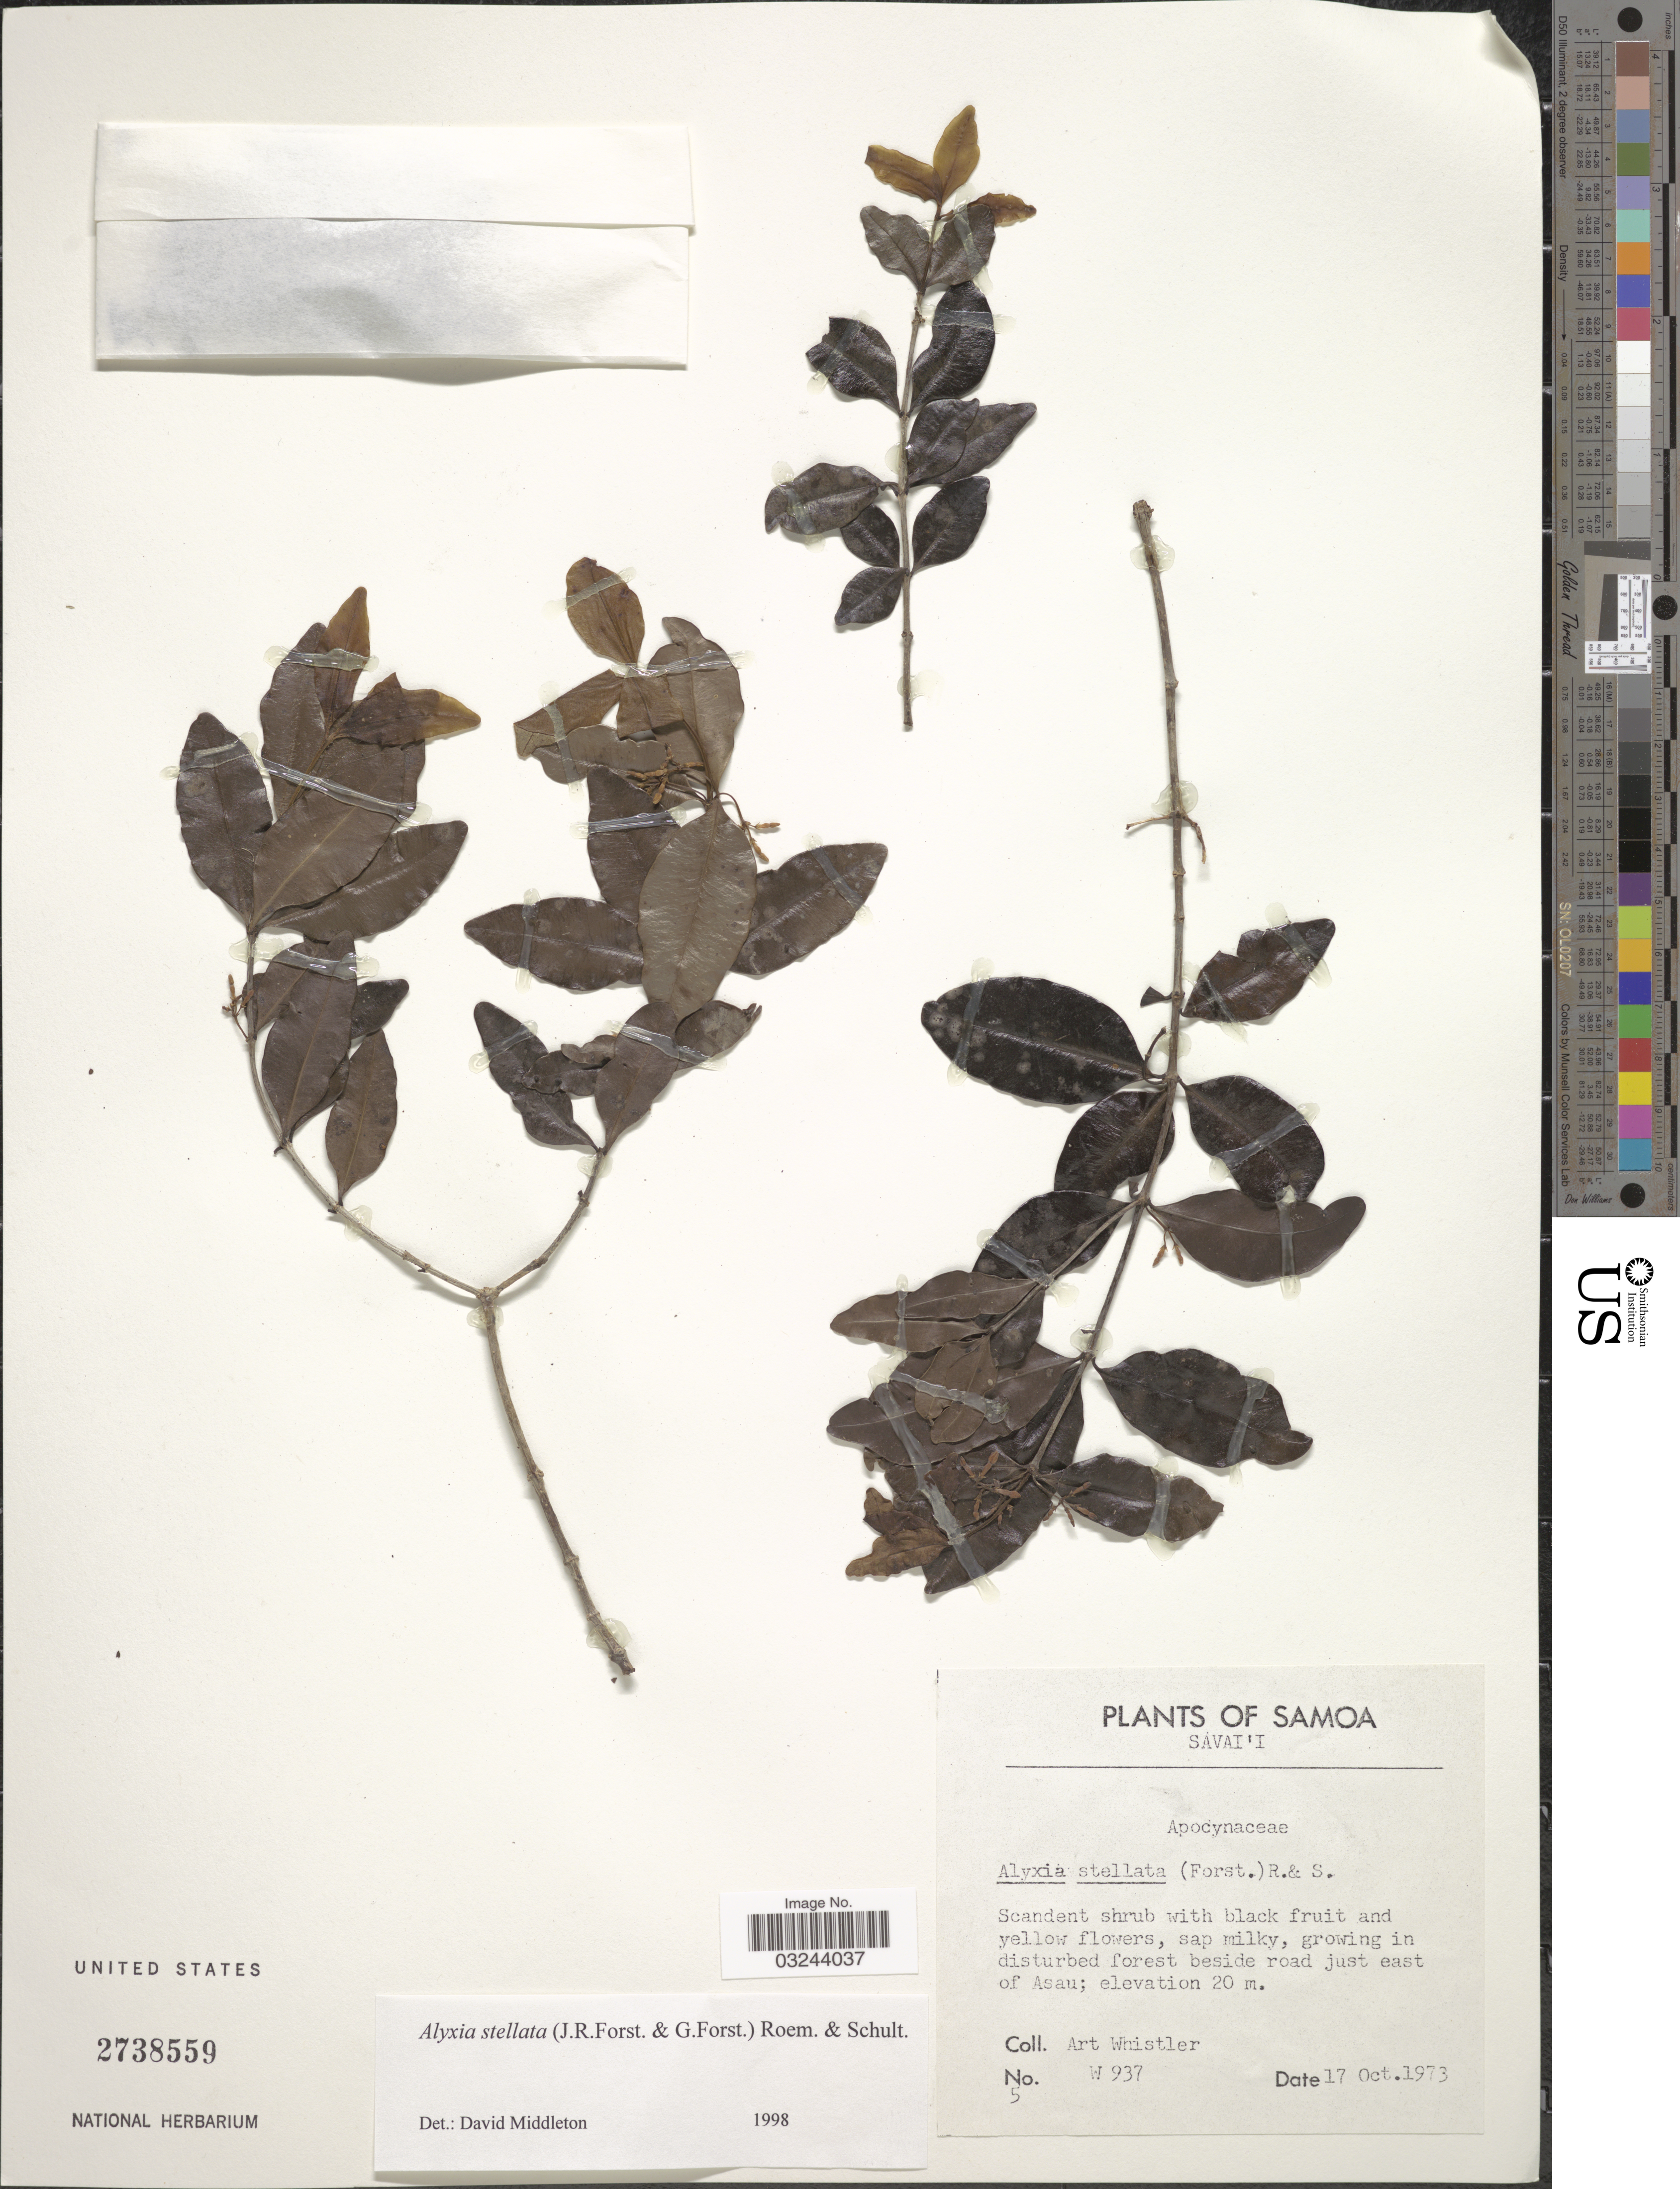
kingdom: Plantae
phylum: Tracheophyta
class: Magnoliopsida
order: Gentianales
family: Apocynaceae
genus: Alyxia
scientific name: Alyxia stellata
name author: (J.R. Forst. & G. Forst.) Roem. & Schult.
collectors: A. Whistler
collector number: W937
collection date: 1973-10-17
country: Samoa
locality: Samoa. Savai'i. Growing in disturbed forest beside road just east of Asau.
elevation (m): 20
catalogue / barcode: US 2738559